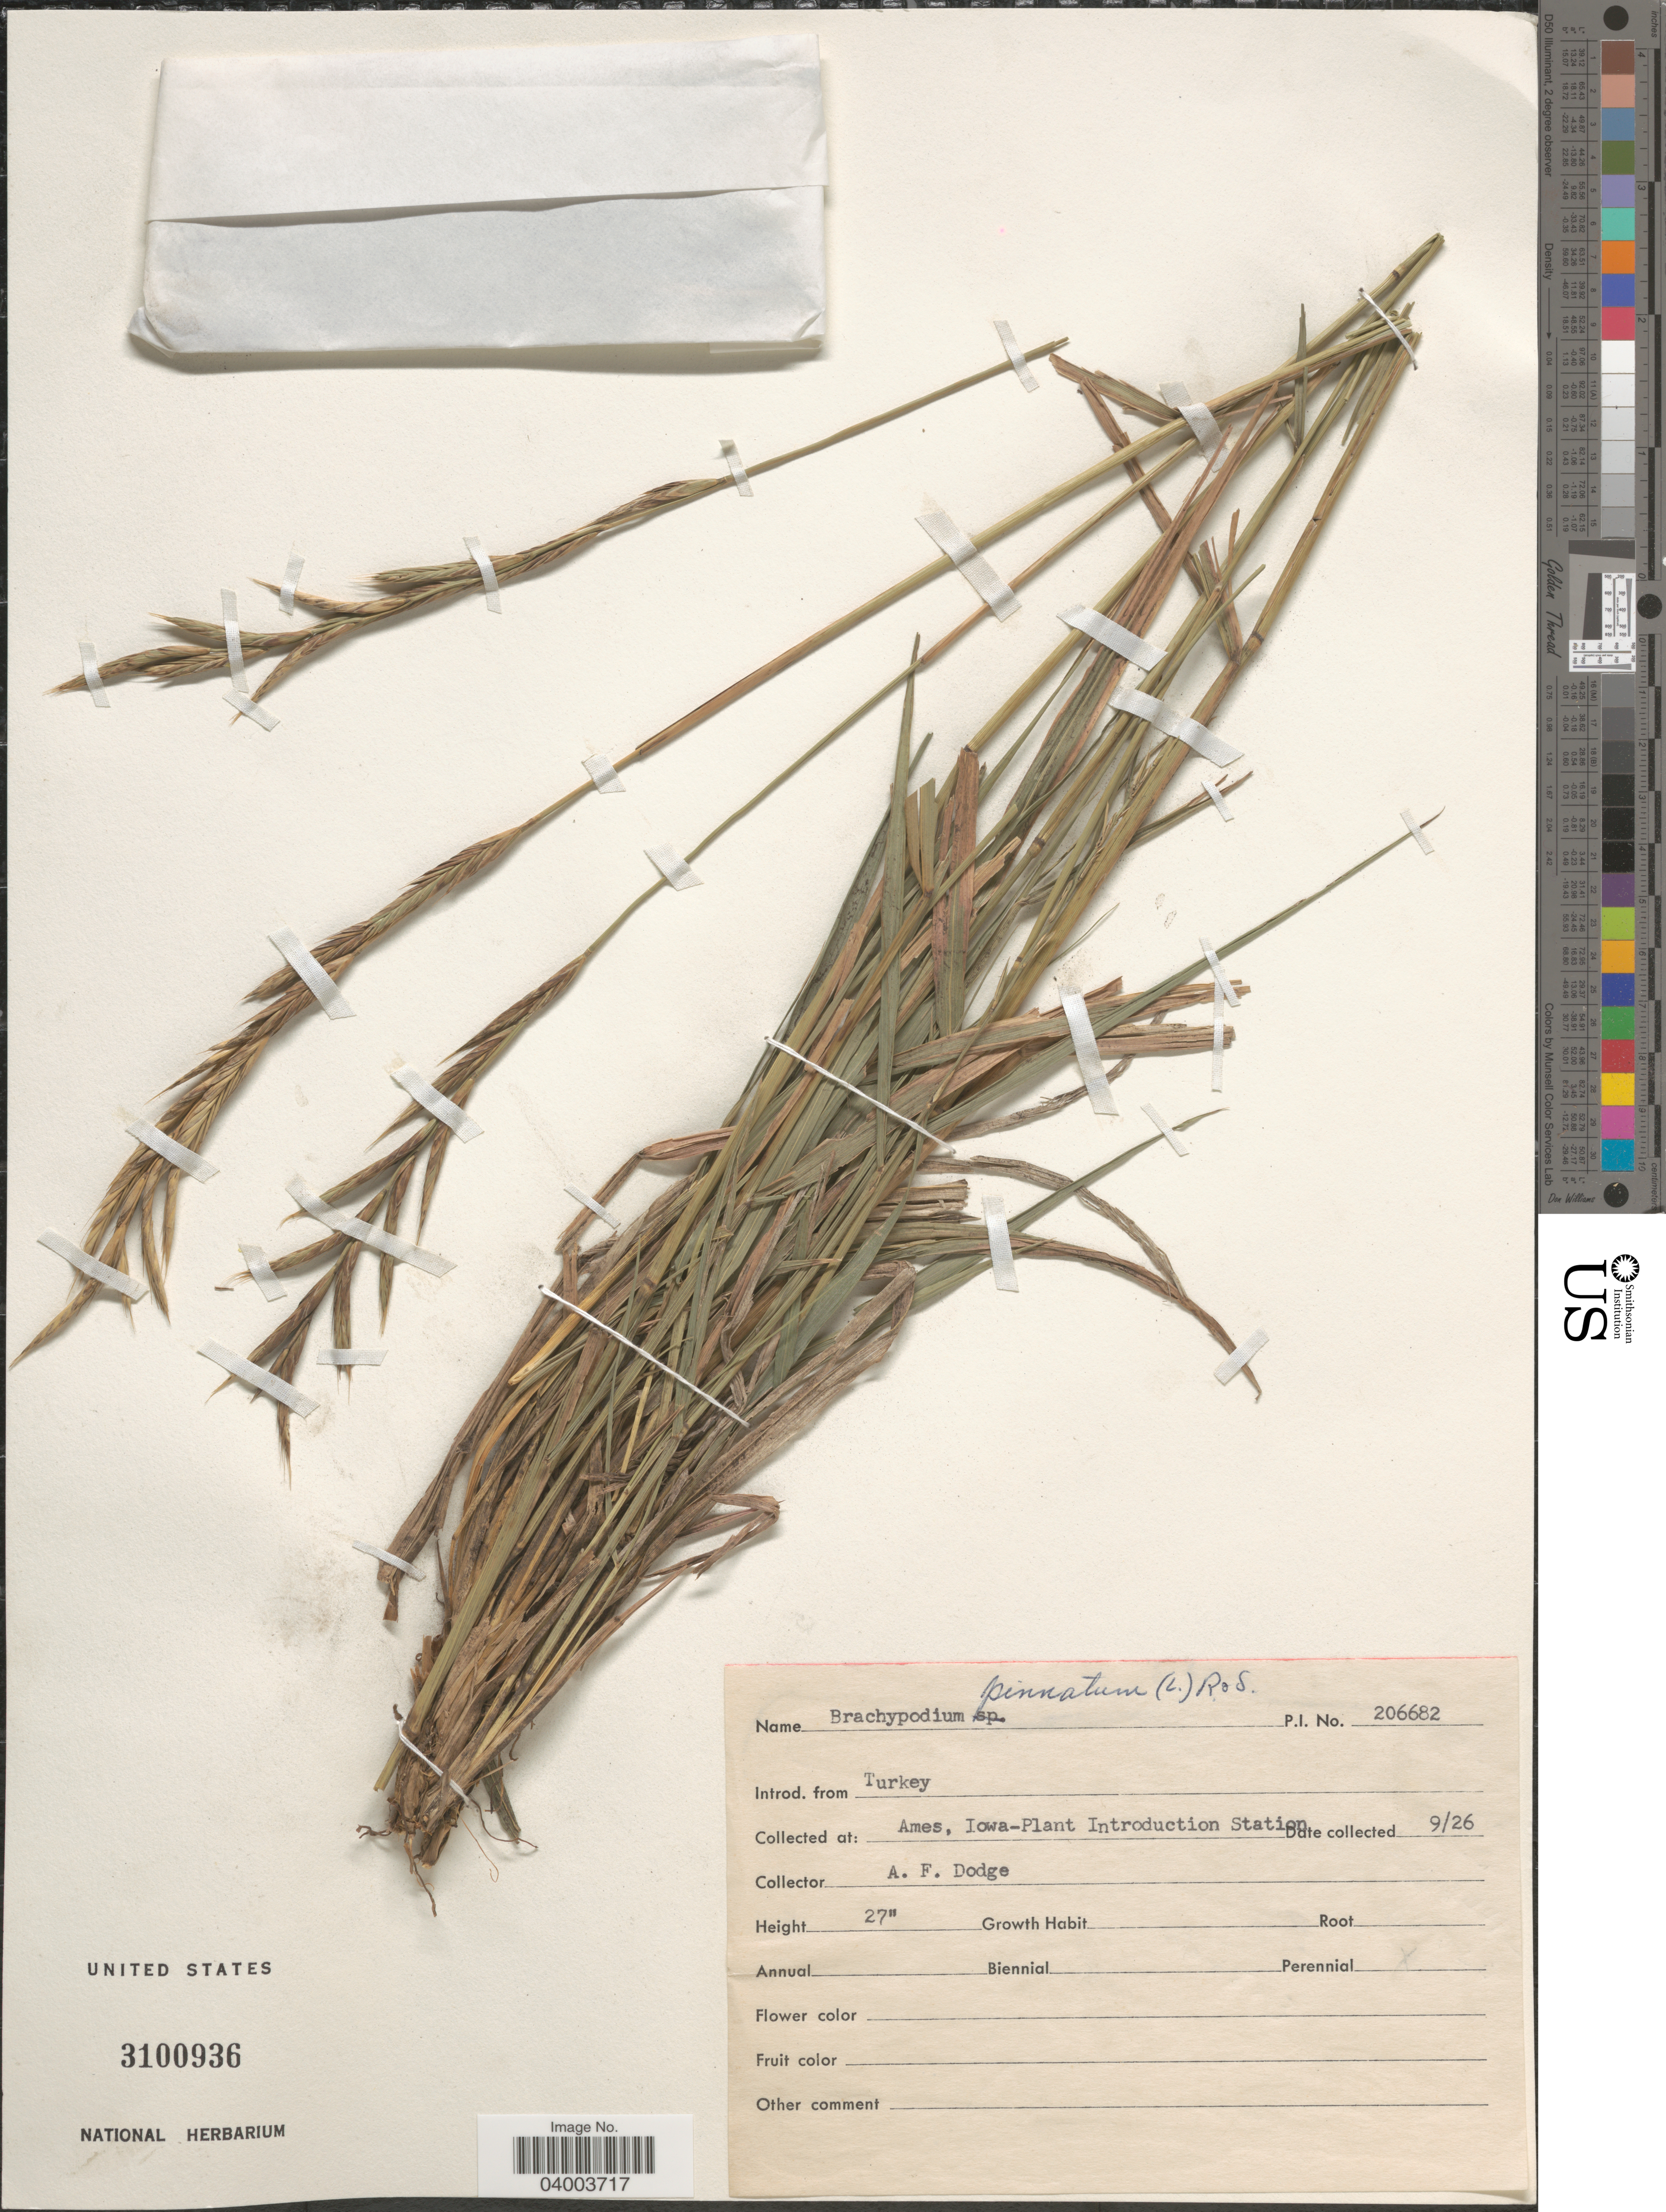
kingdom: Plantae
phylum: Tracheophyta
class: Liliopsida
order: Poales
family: Poaceae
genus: Brachypodium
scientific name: Brachypodium pinnatum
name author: (L.) P. Beauv.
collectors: A. Dodge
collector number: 206682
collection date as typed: Transcribed d/m/y: /9/26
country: United States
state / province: Iowa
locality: Ames, Iowa-Plant Introduction Station.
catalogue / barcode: US 3100936